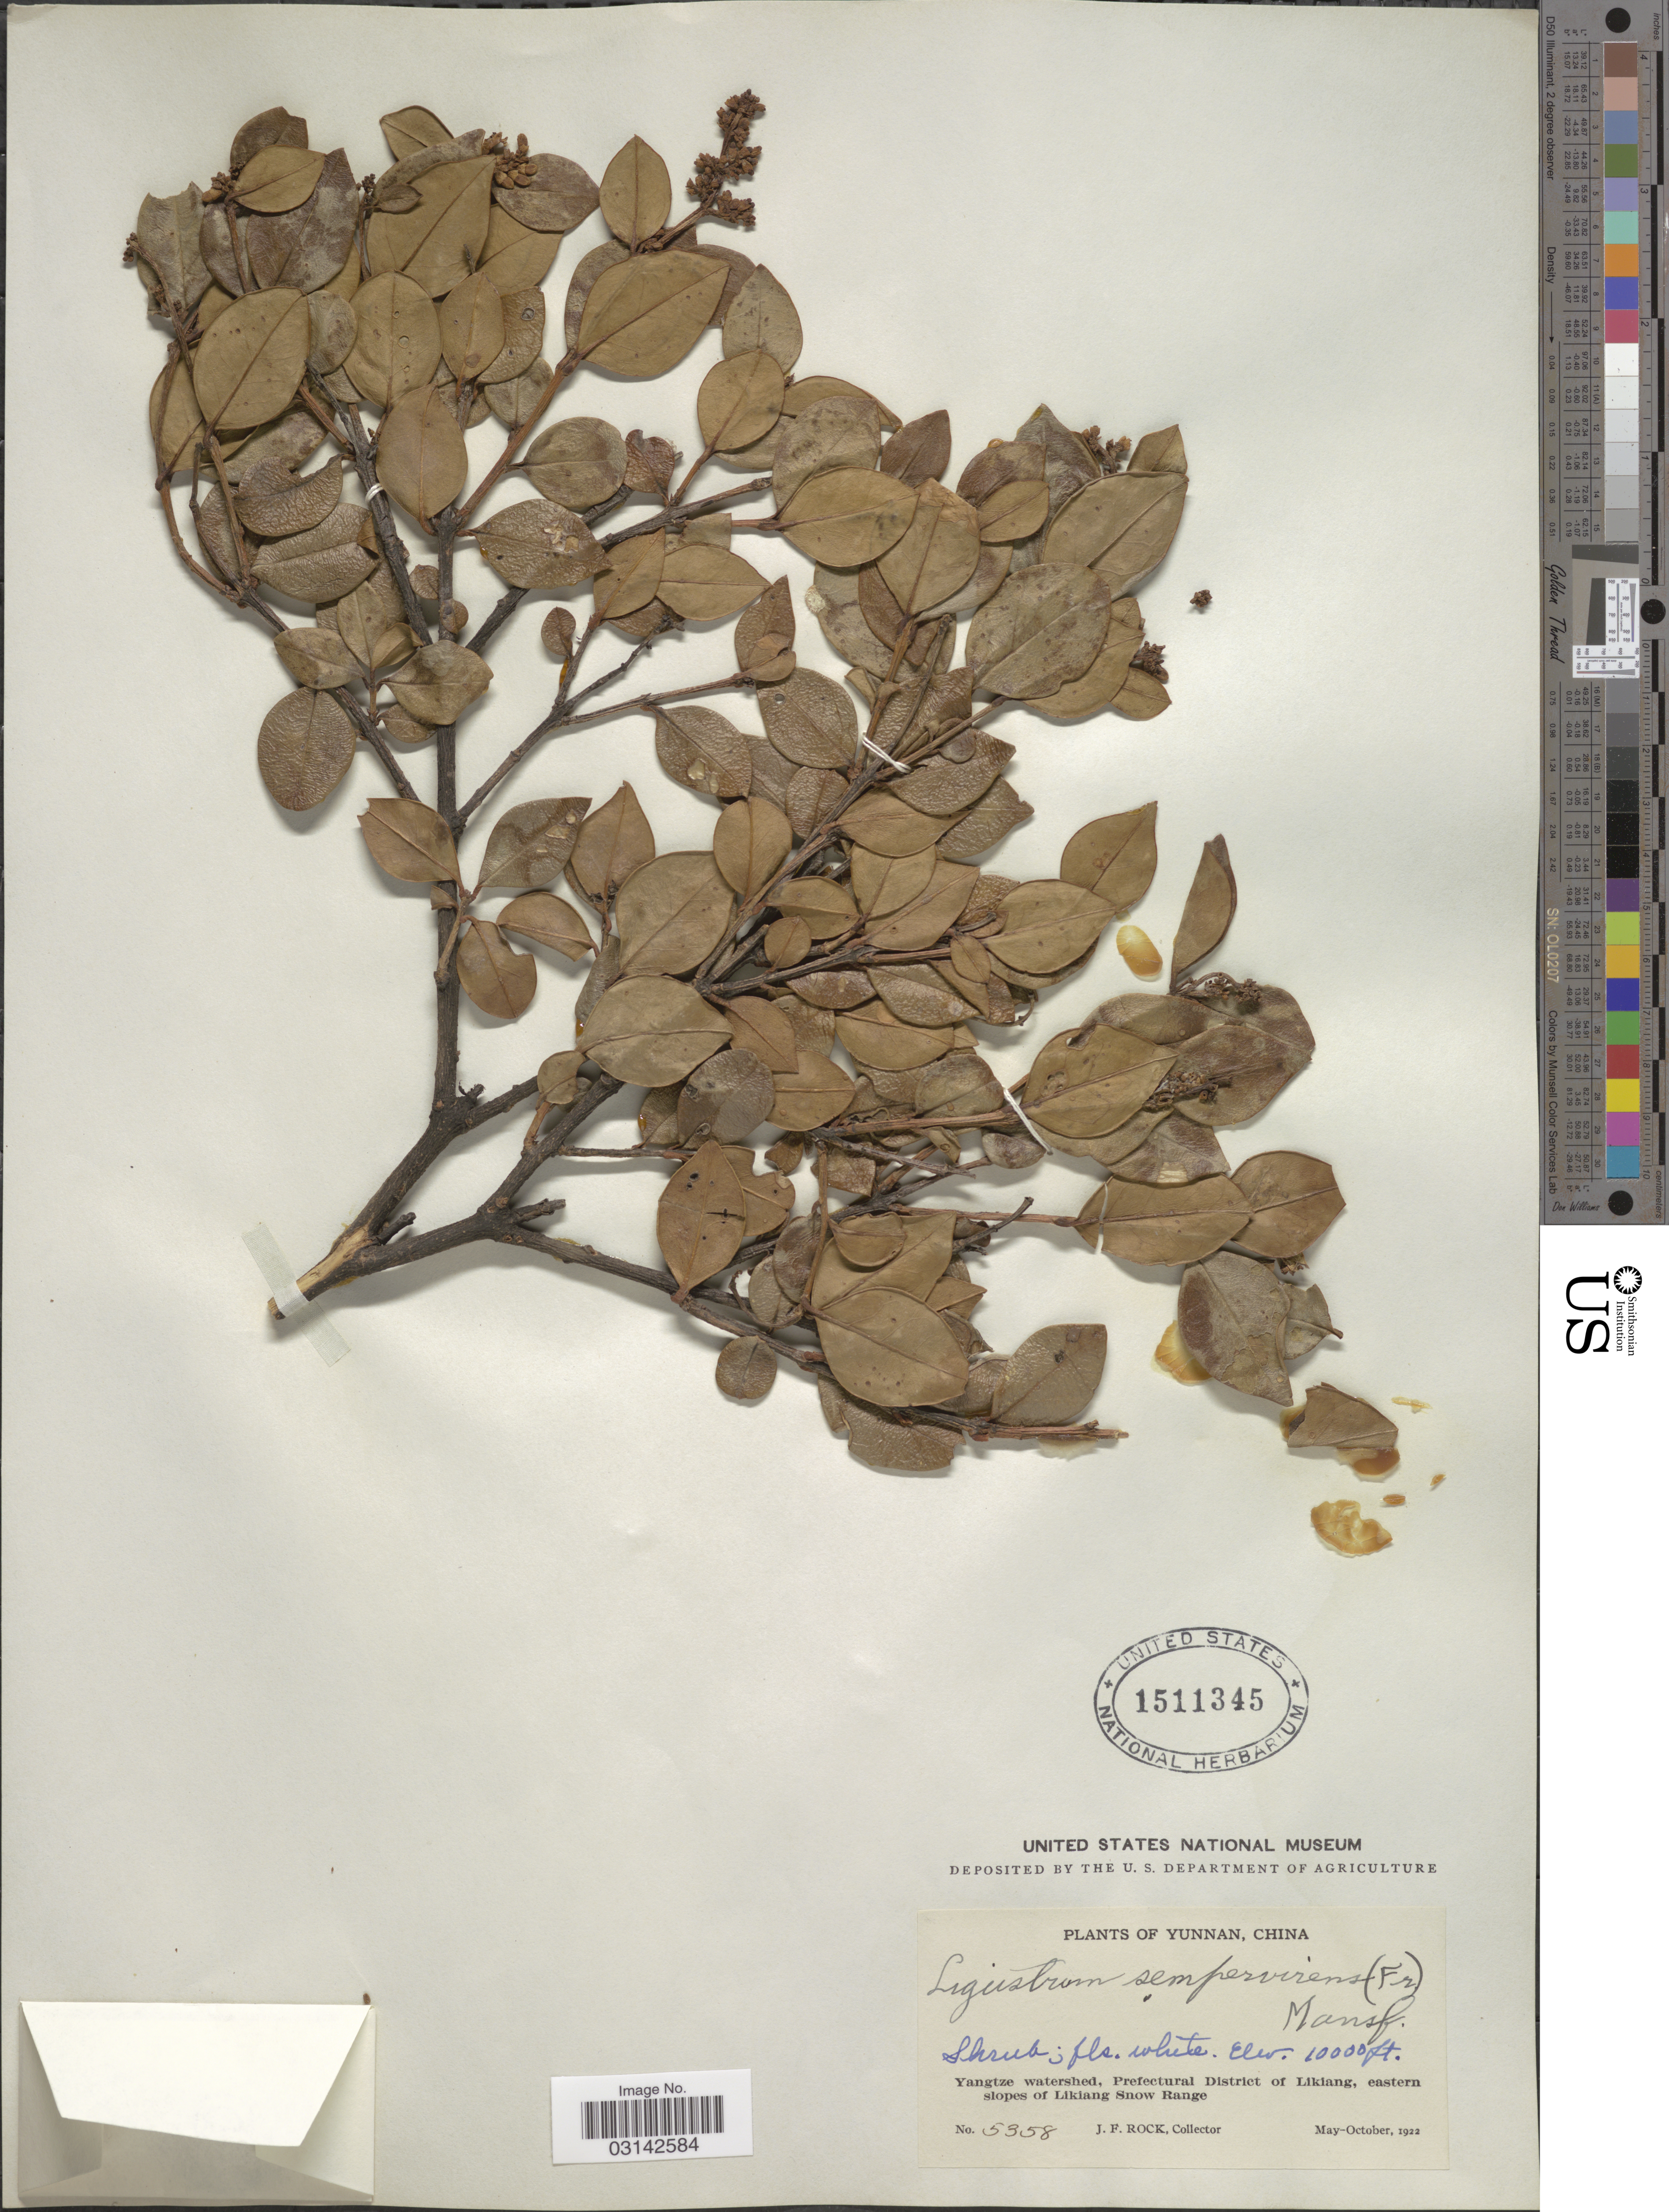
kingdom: Plantae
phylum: Tracheophyta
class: Magnoliopsida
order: Lamiales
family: Oleaceae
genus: Ligustrum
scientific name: Ligustrum sempervirens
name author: (Franch.) Lingelsh.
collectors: J. Rock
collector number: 5358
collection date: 1922-05/1922-10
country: China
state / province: Yunnan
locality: Yangtze watershed, Prefectural District of Likiang, eastern slopes of Likiang Snow Range.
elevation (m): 3048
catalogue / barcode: US 1511345